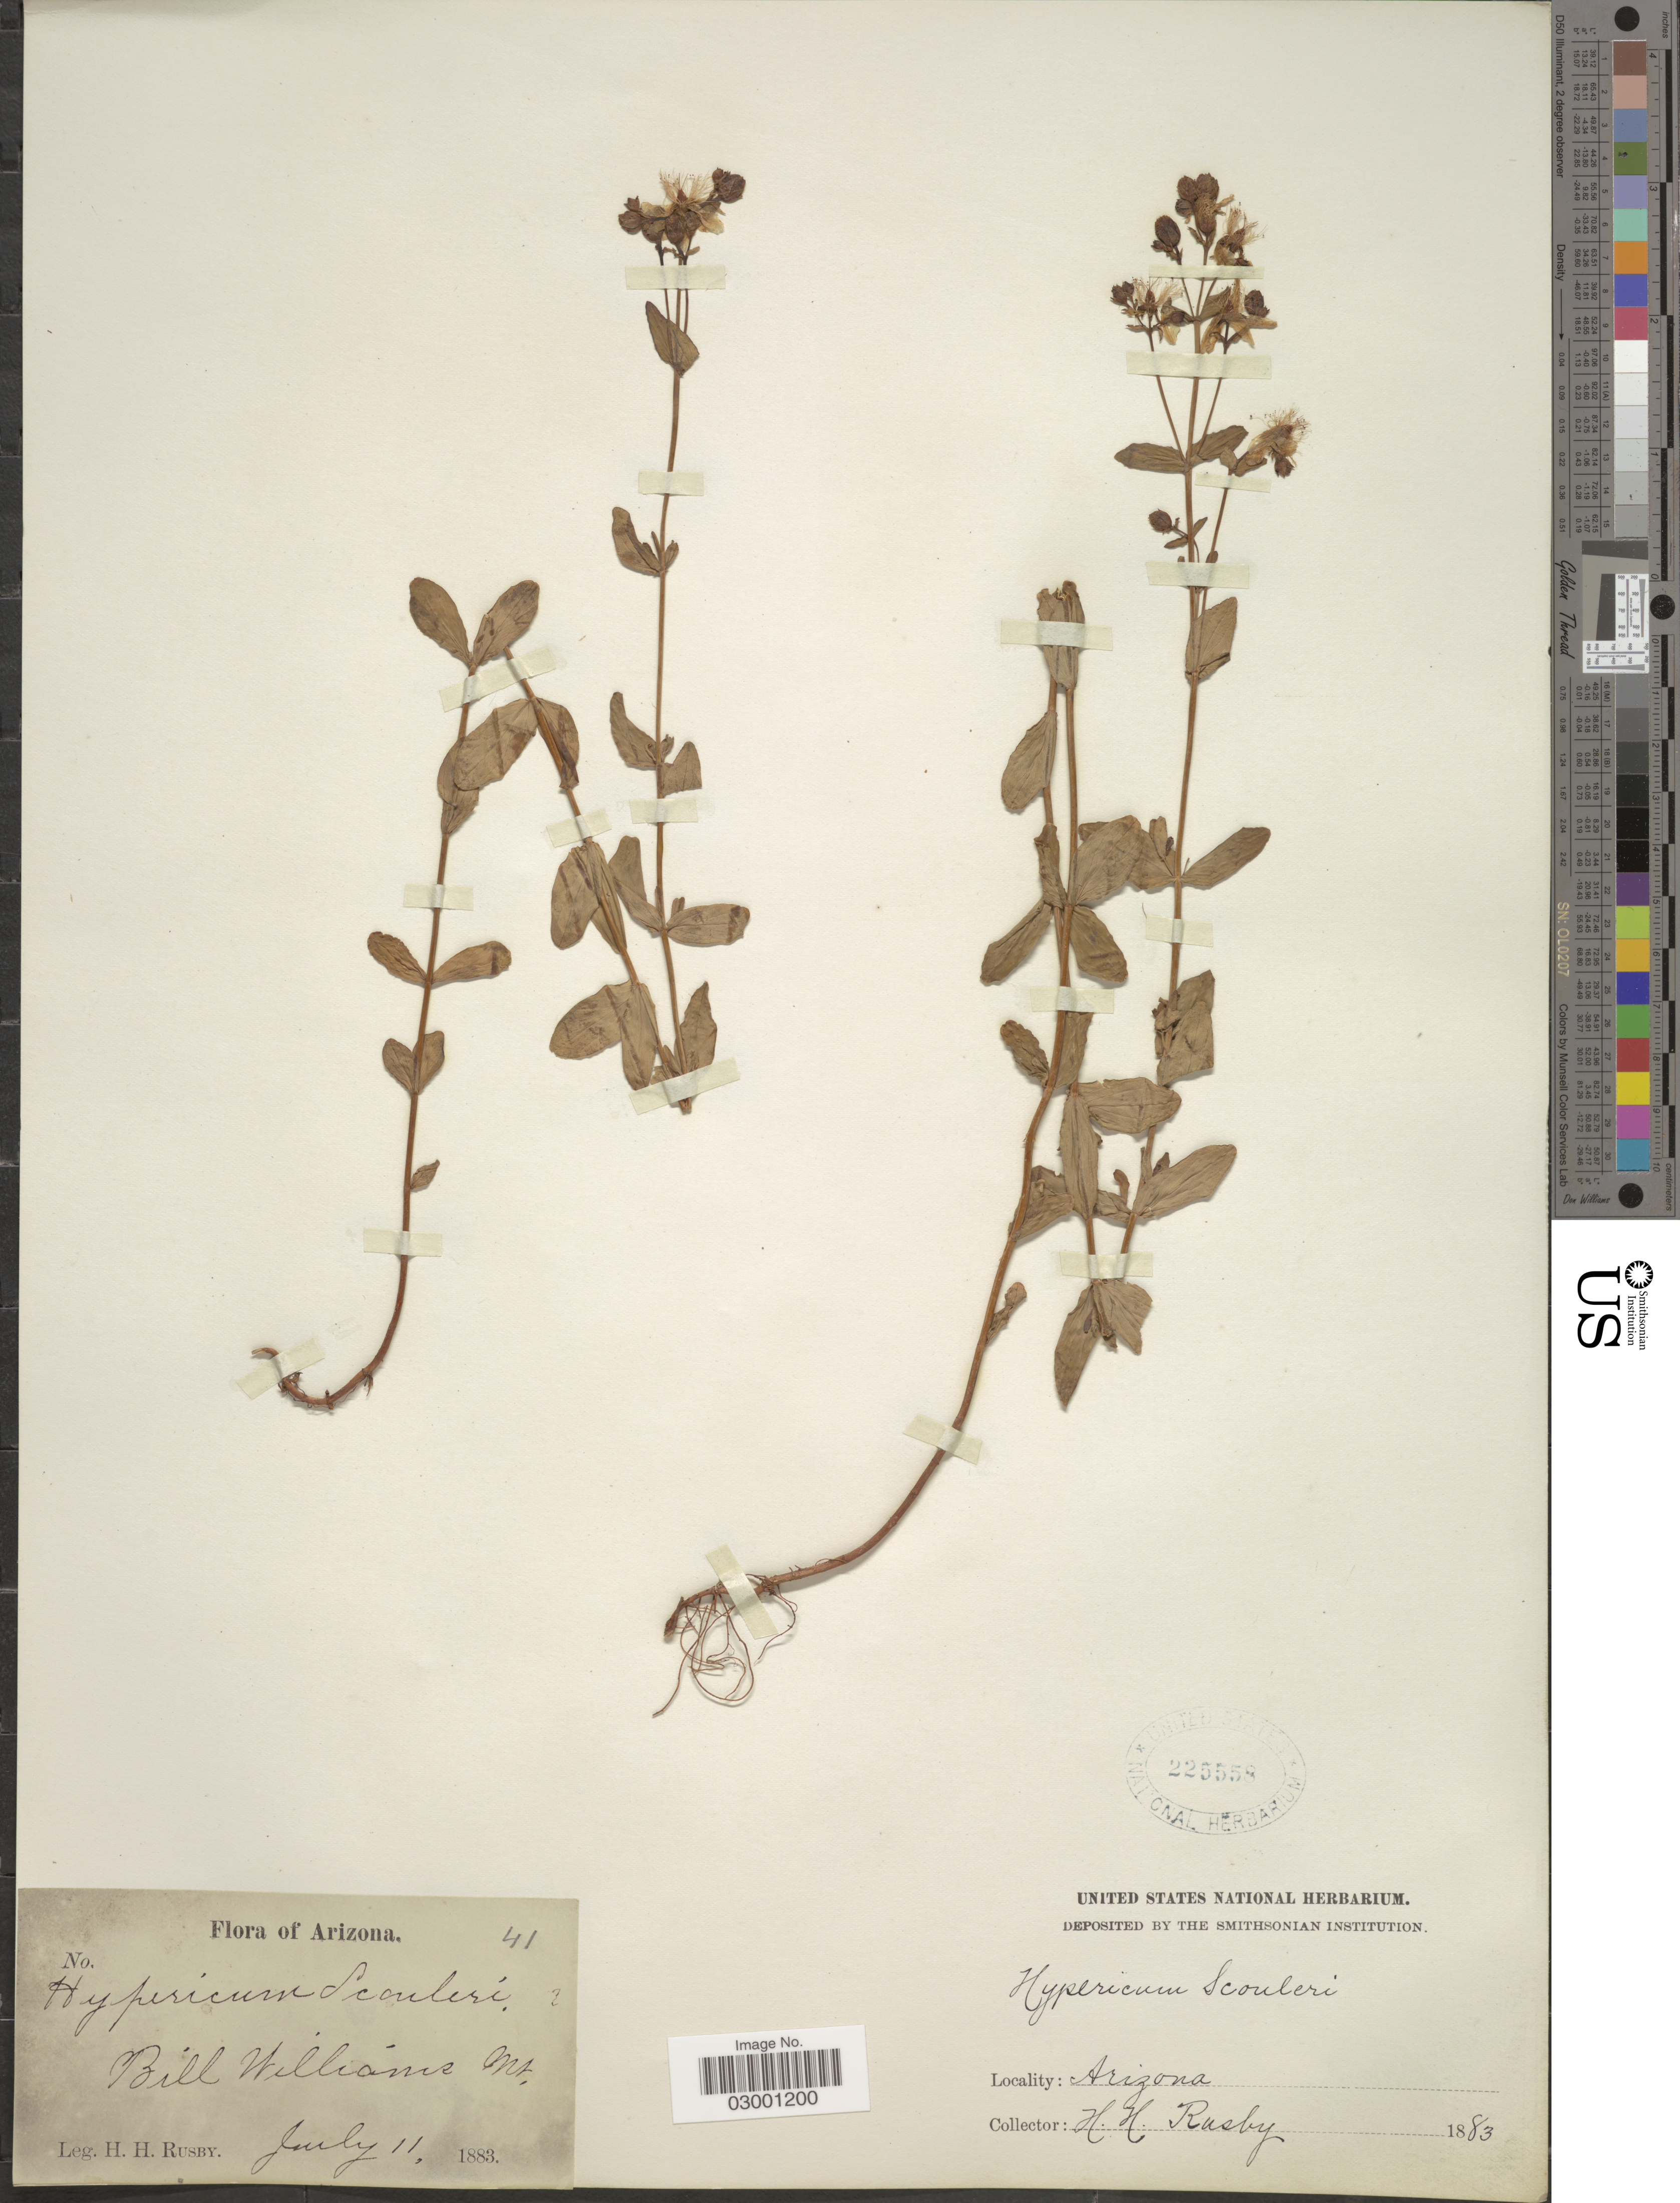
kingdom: Plantae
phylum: Tracheophyta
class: Magnoliopsida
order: Malpighiales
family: Hypericaceae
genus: Hypericum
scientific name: Hypericum formosum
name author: Kunth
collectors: H. H. Rusby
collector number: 41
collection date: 1883-07-11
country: United States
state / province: Arizona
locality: Bill Williams Mt.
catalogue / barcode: US 225558